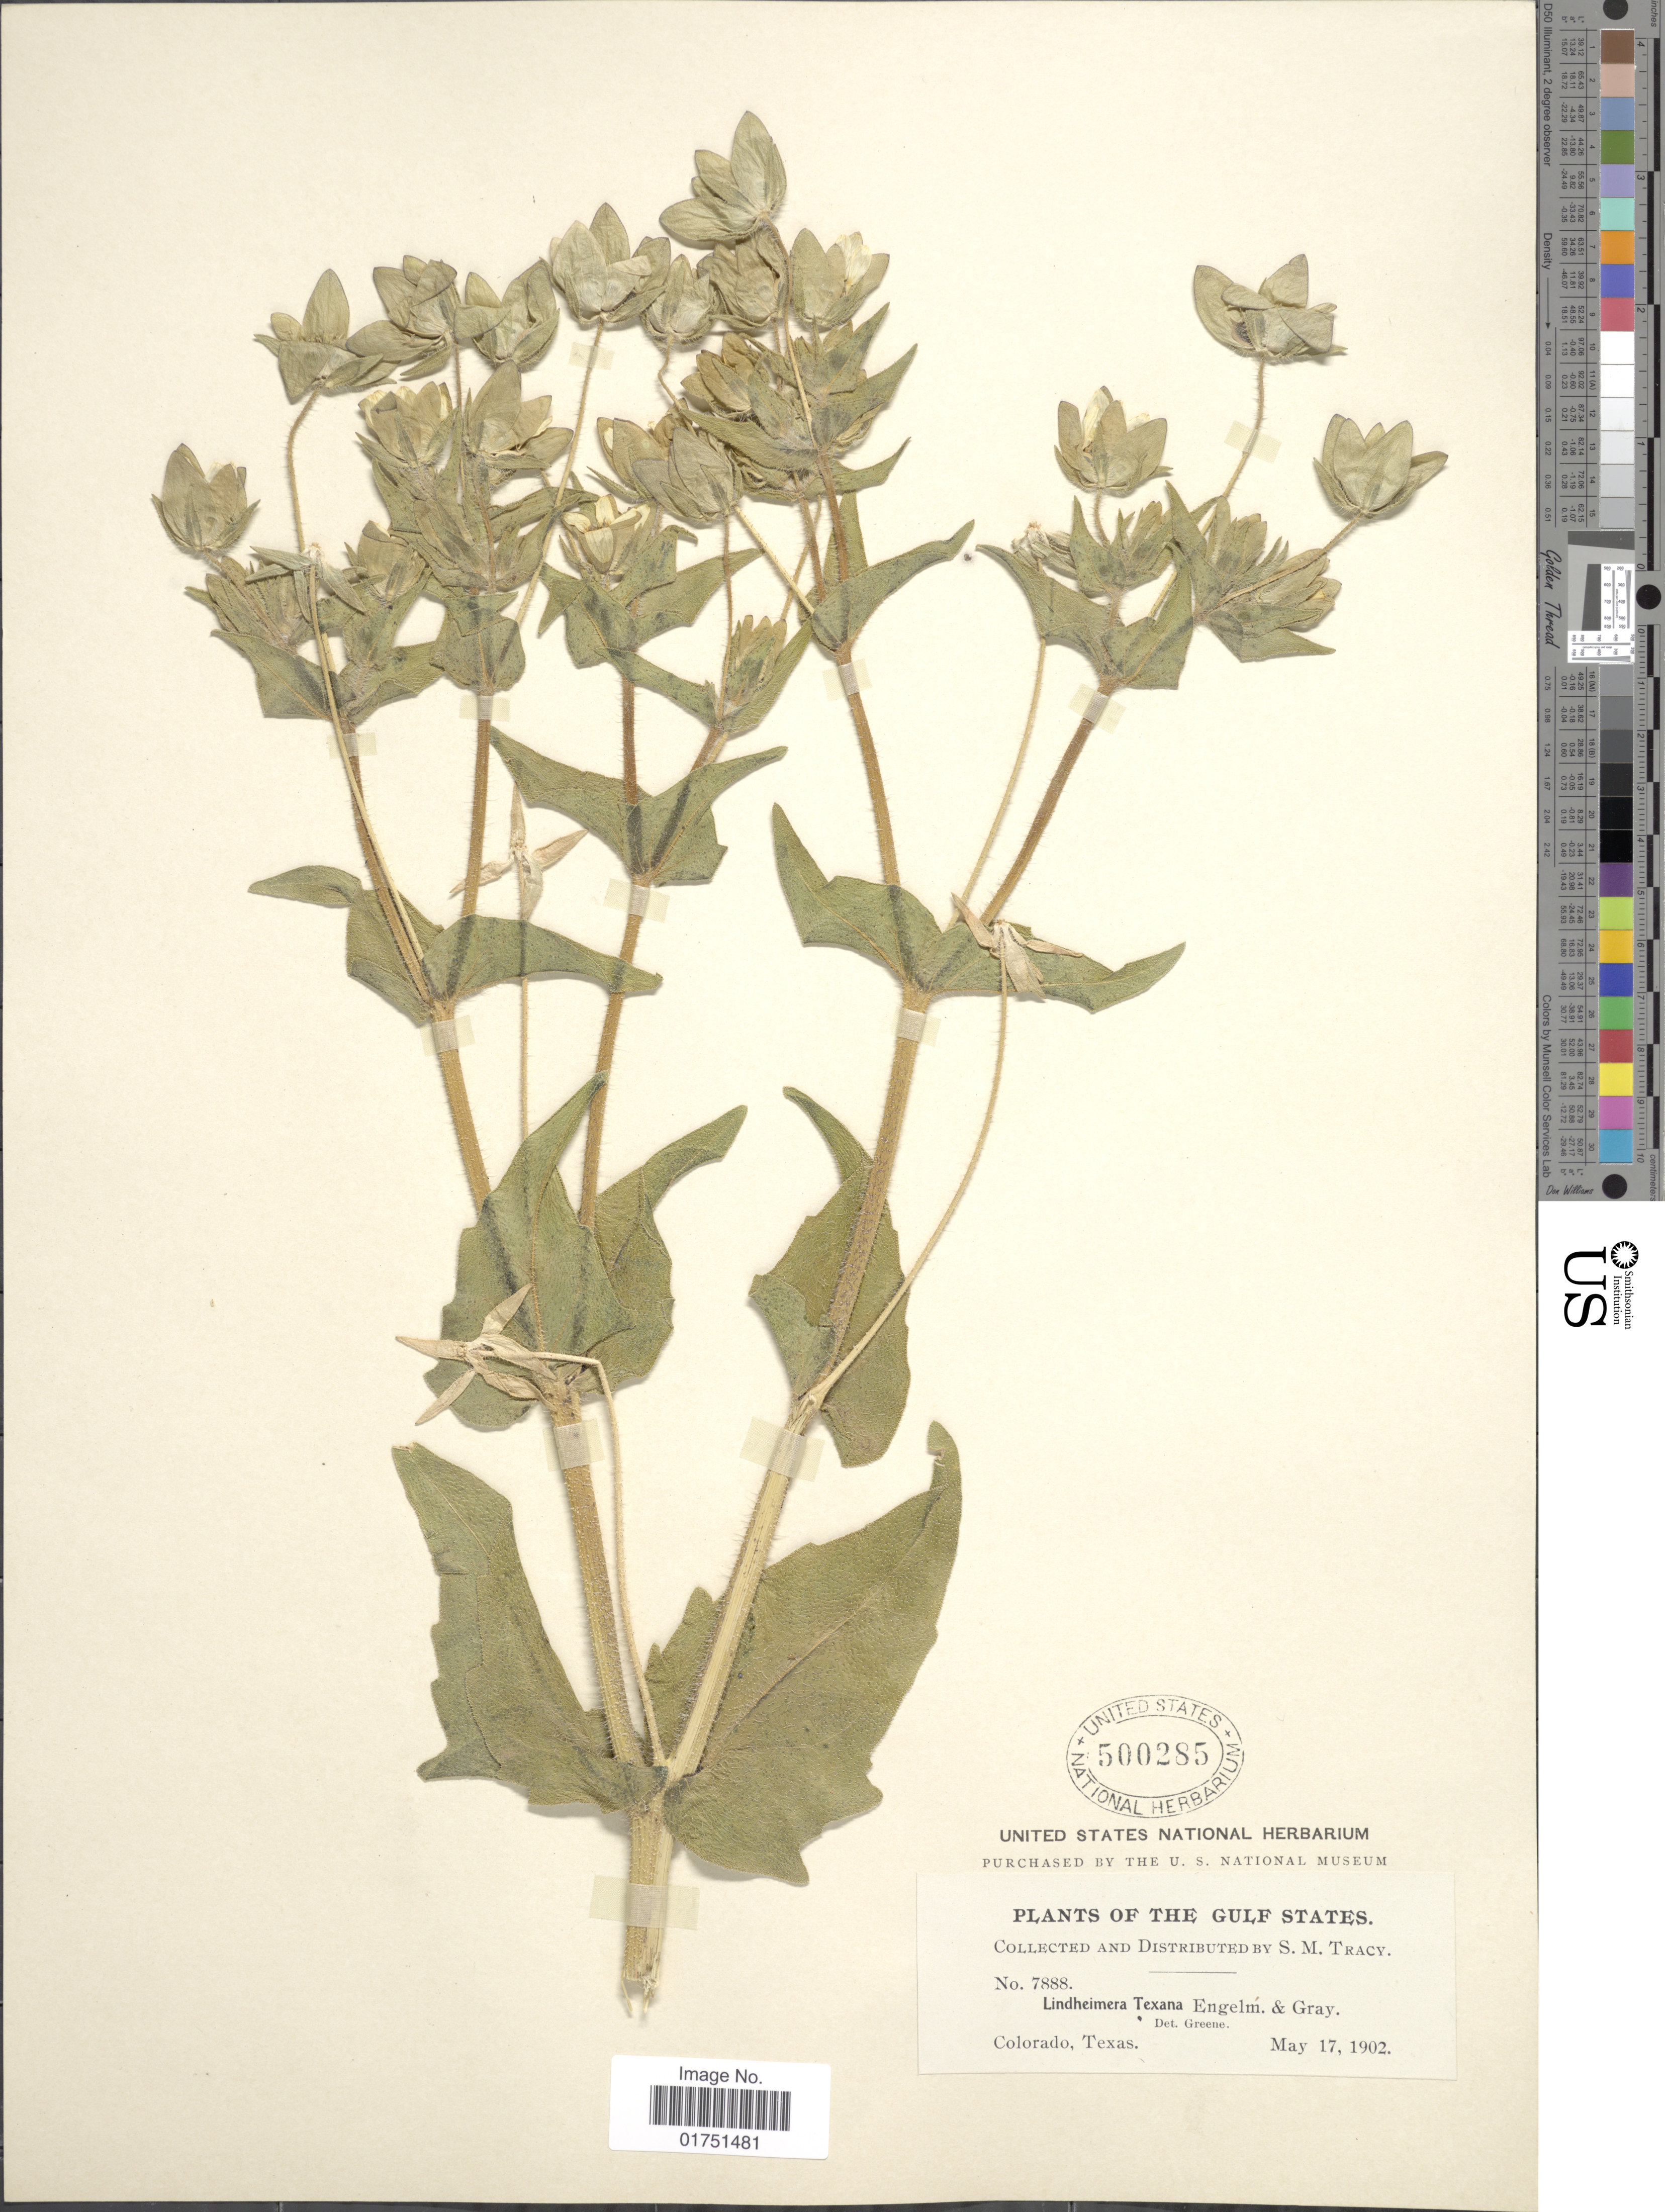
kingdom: Plantae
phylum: Tracheophyta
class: Magnoliopsida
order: Asterales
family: Asteraceae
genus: Lindheimera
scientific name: Lindheimera texana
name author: A. Gray & Engelm. in A. Gray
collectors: S. M. Tracy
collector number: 7888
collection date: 1902-05-17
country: United States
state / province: Texas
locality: Gulf States. Colorado, Texas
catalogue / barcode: US 500285